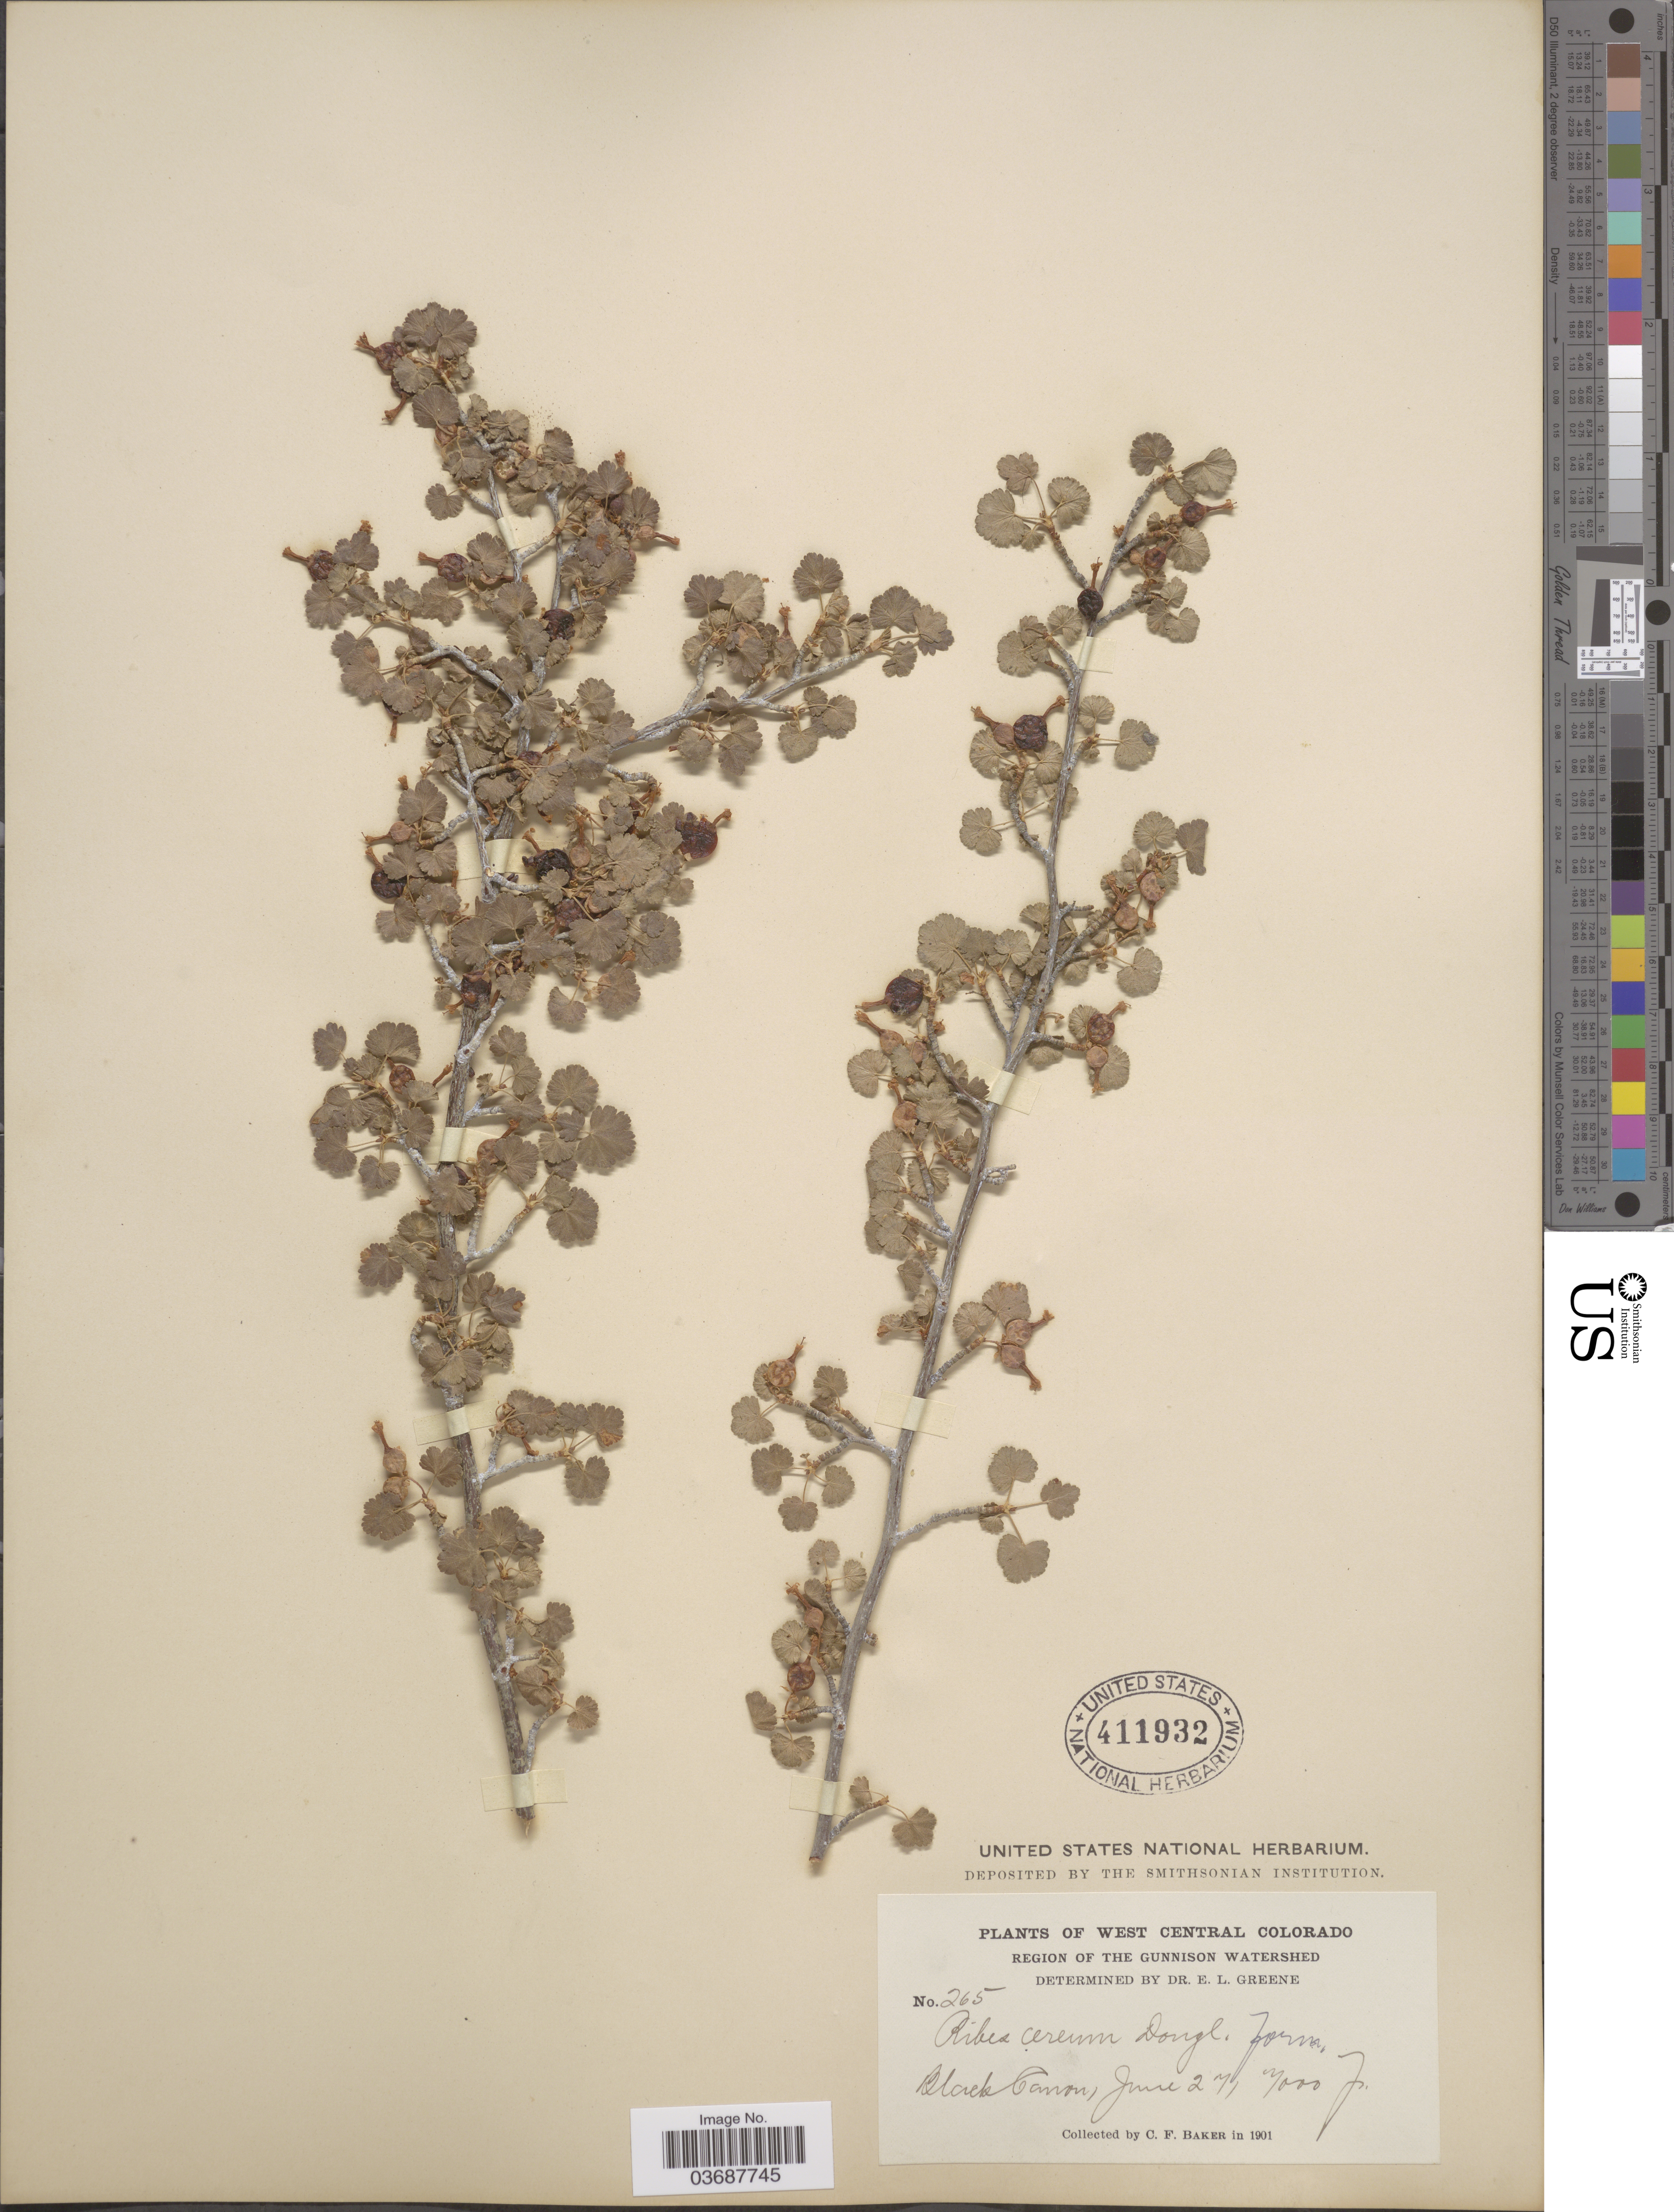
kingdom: Plantae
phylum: Tracheophyta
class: Magnoliopsida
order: Saxifragales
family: Grossulariaceae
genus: Ribes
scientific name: Ribes inebrians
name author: Lindl.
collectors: C. F. Baker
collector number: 265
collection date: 1901-06-27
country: United States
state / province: Colorado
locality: West Central Colorado. Region of the Gunnison Watershed. Black Canon.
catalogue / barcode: US 411932